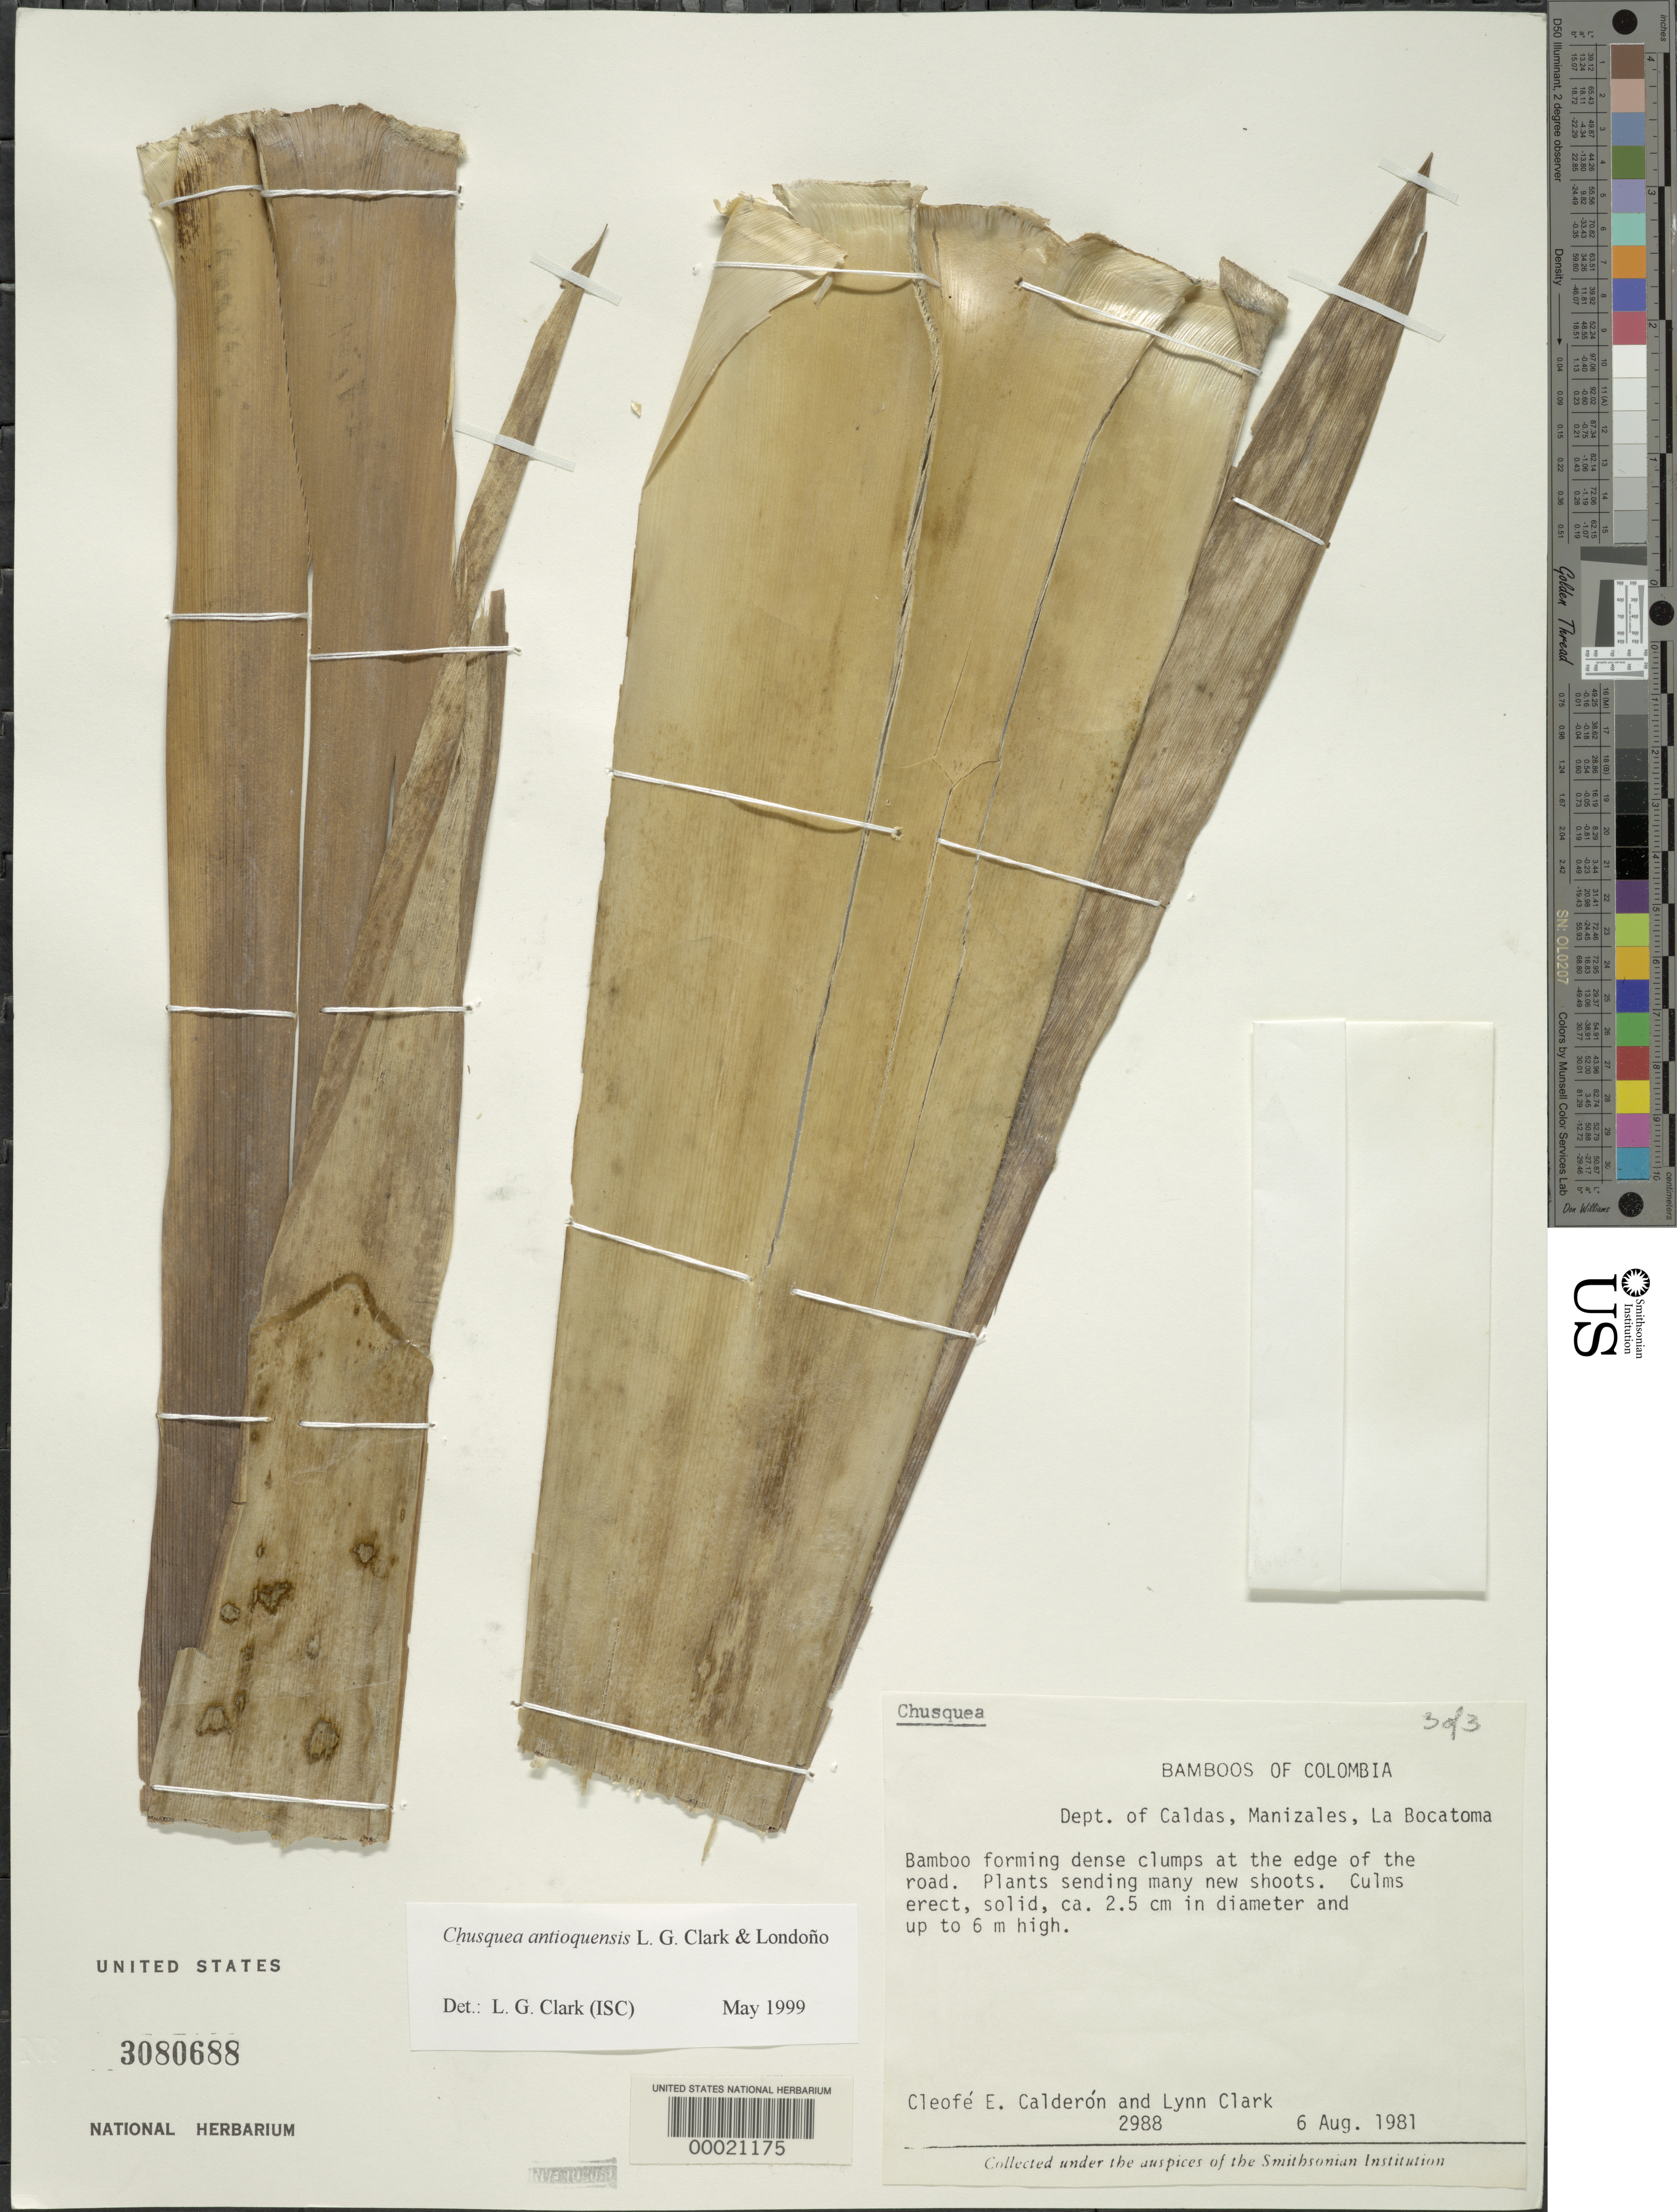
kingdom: Plantae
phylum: Tracheophyta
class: Liliopsida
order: Poales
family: Poaceae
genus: Chusquea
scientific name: Chusquea antioquensis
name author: L.G. Clark & Londoño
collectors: C. E. Calderón & L. G. Clark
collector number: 2988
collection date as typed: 06 Aug 1981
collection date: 1981-08-06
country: Colombia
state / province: Caldas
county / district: Manizales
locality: La Bocatoma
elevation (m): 3150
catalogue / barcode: US 3080688